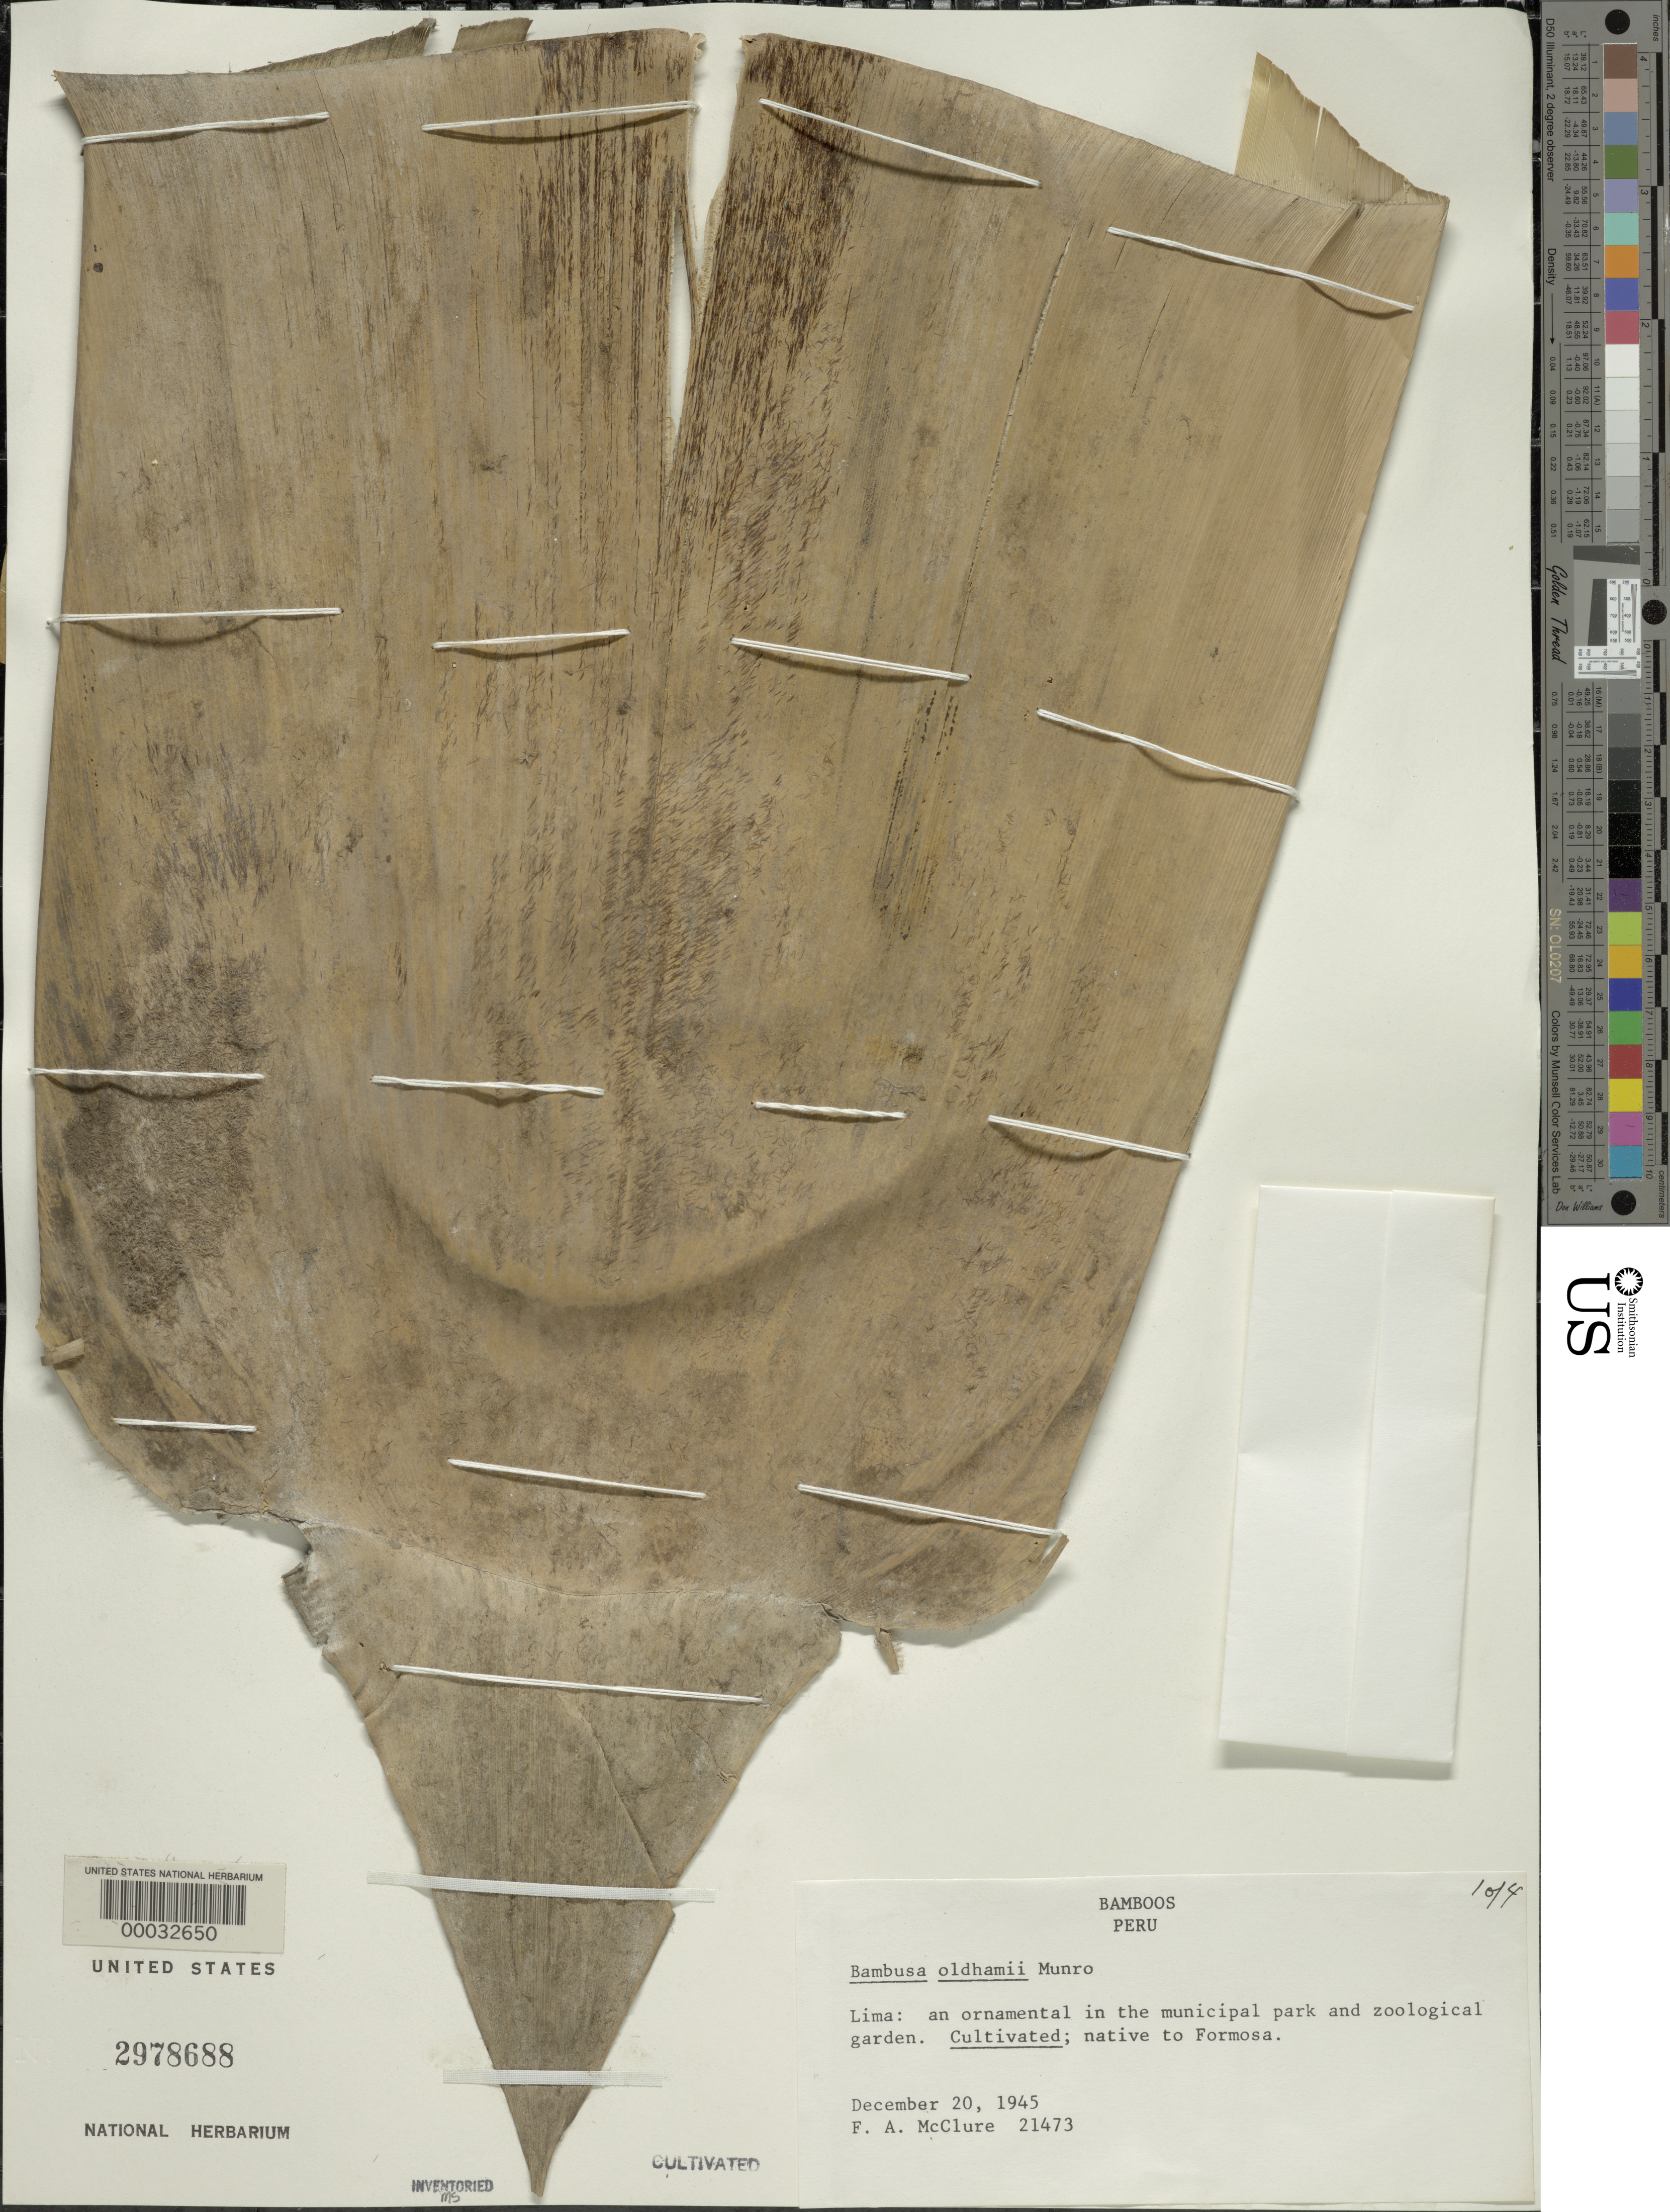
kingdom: Plantae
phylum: Tracheophyta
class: Liliopsida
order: Poales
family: Poaceae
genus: Bambusa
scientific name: Bambusa oldhamii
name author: Munro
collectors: F. A. McClure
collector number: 21473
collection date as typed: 20 Dec 1945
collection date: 1945-12-20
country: Peru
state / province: Lima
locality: Zoological garden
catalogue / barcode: US 2978688